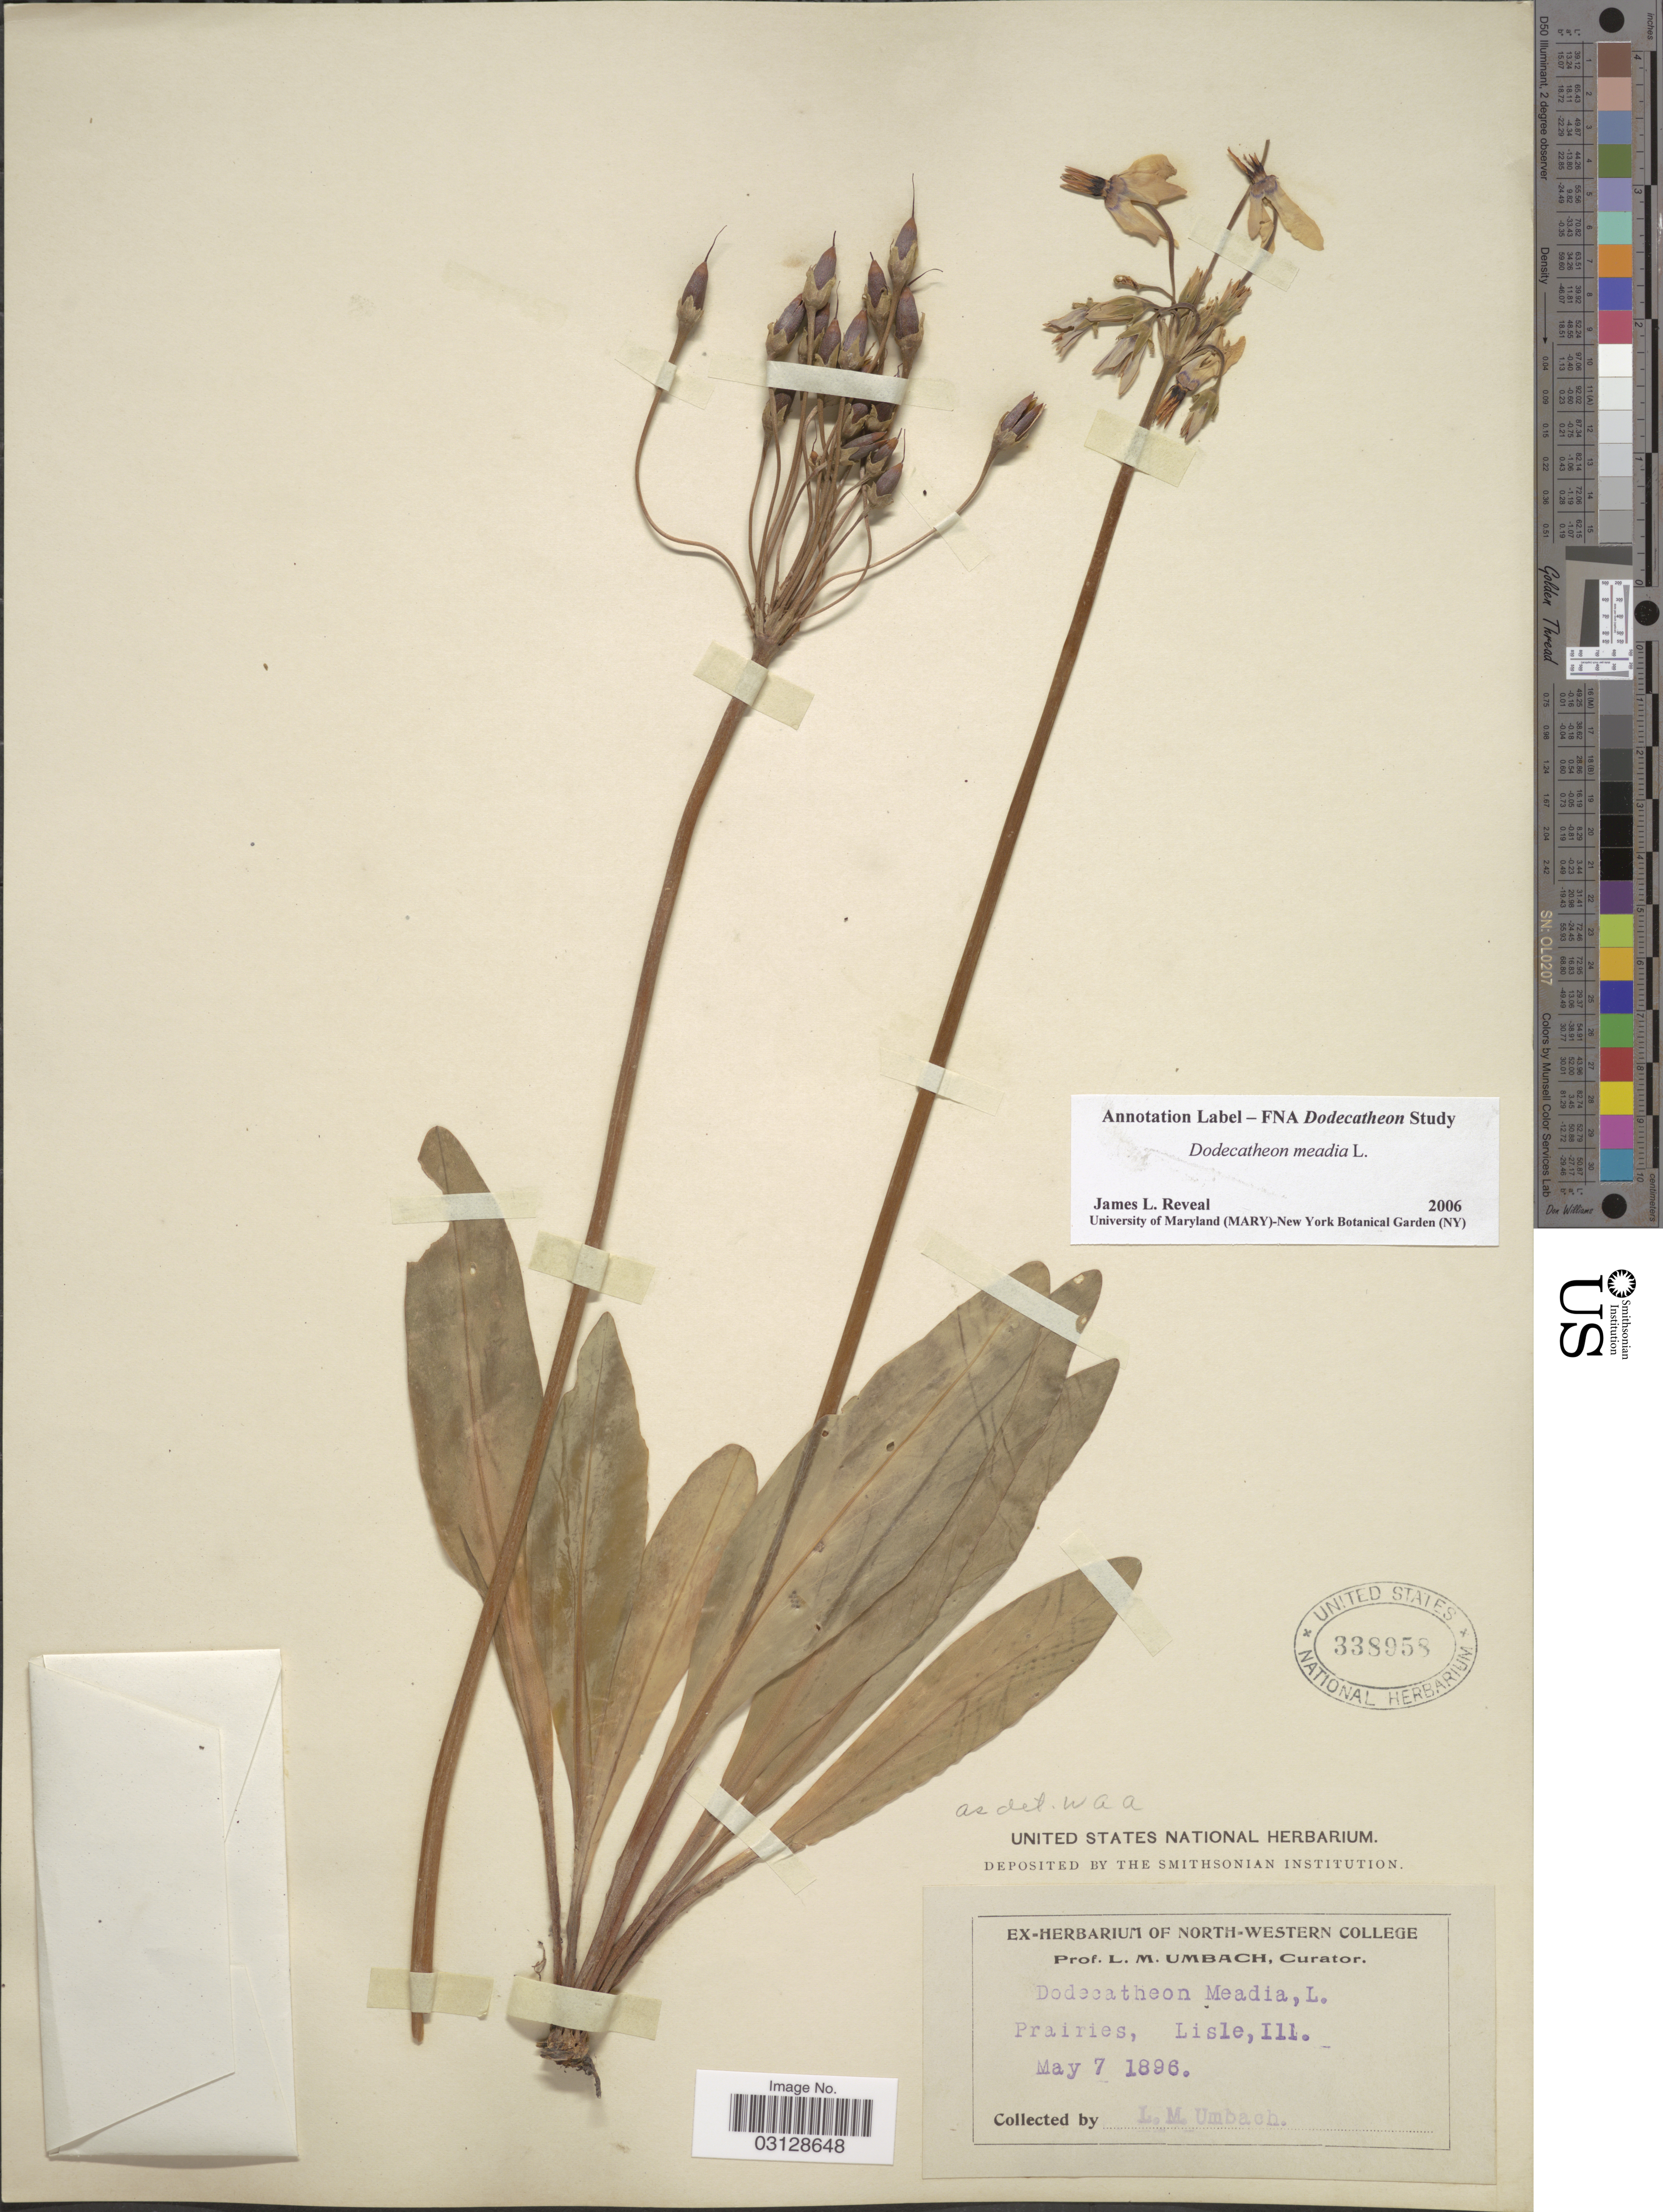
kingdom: Plantae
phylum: Tracheophyta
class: Magnoliopsida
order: Ericales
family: Primulaceae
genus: Dodecatheon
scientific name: Dodecatheon meadia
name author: L.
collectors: L. M. Umbach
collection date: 1896-05-07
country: United States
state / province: Illinois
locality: Prairies, Lisle.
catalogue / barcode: US 338958